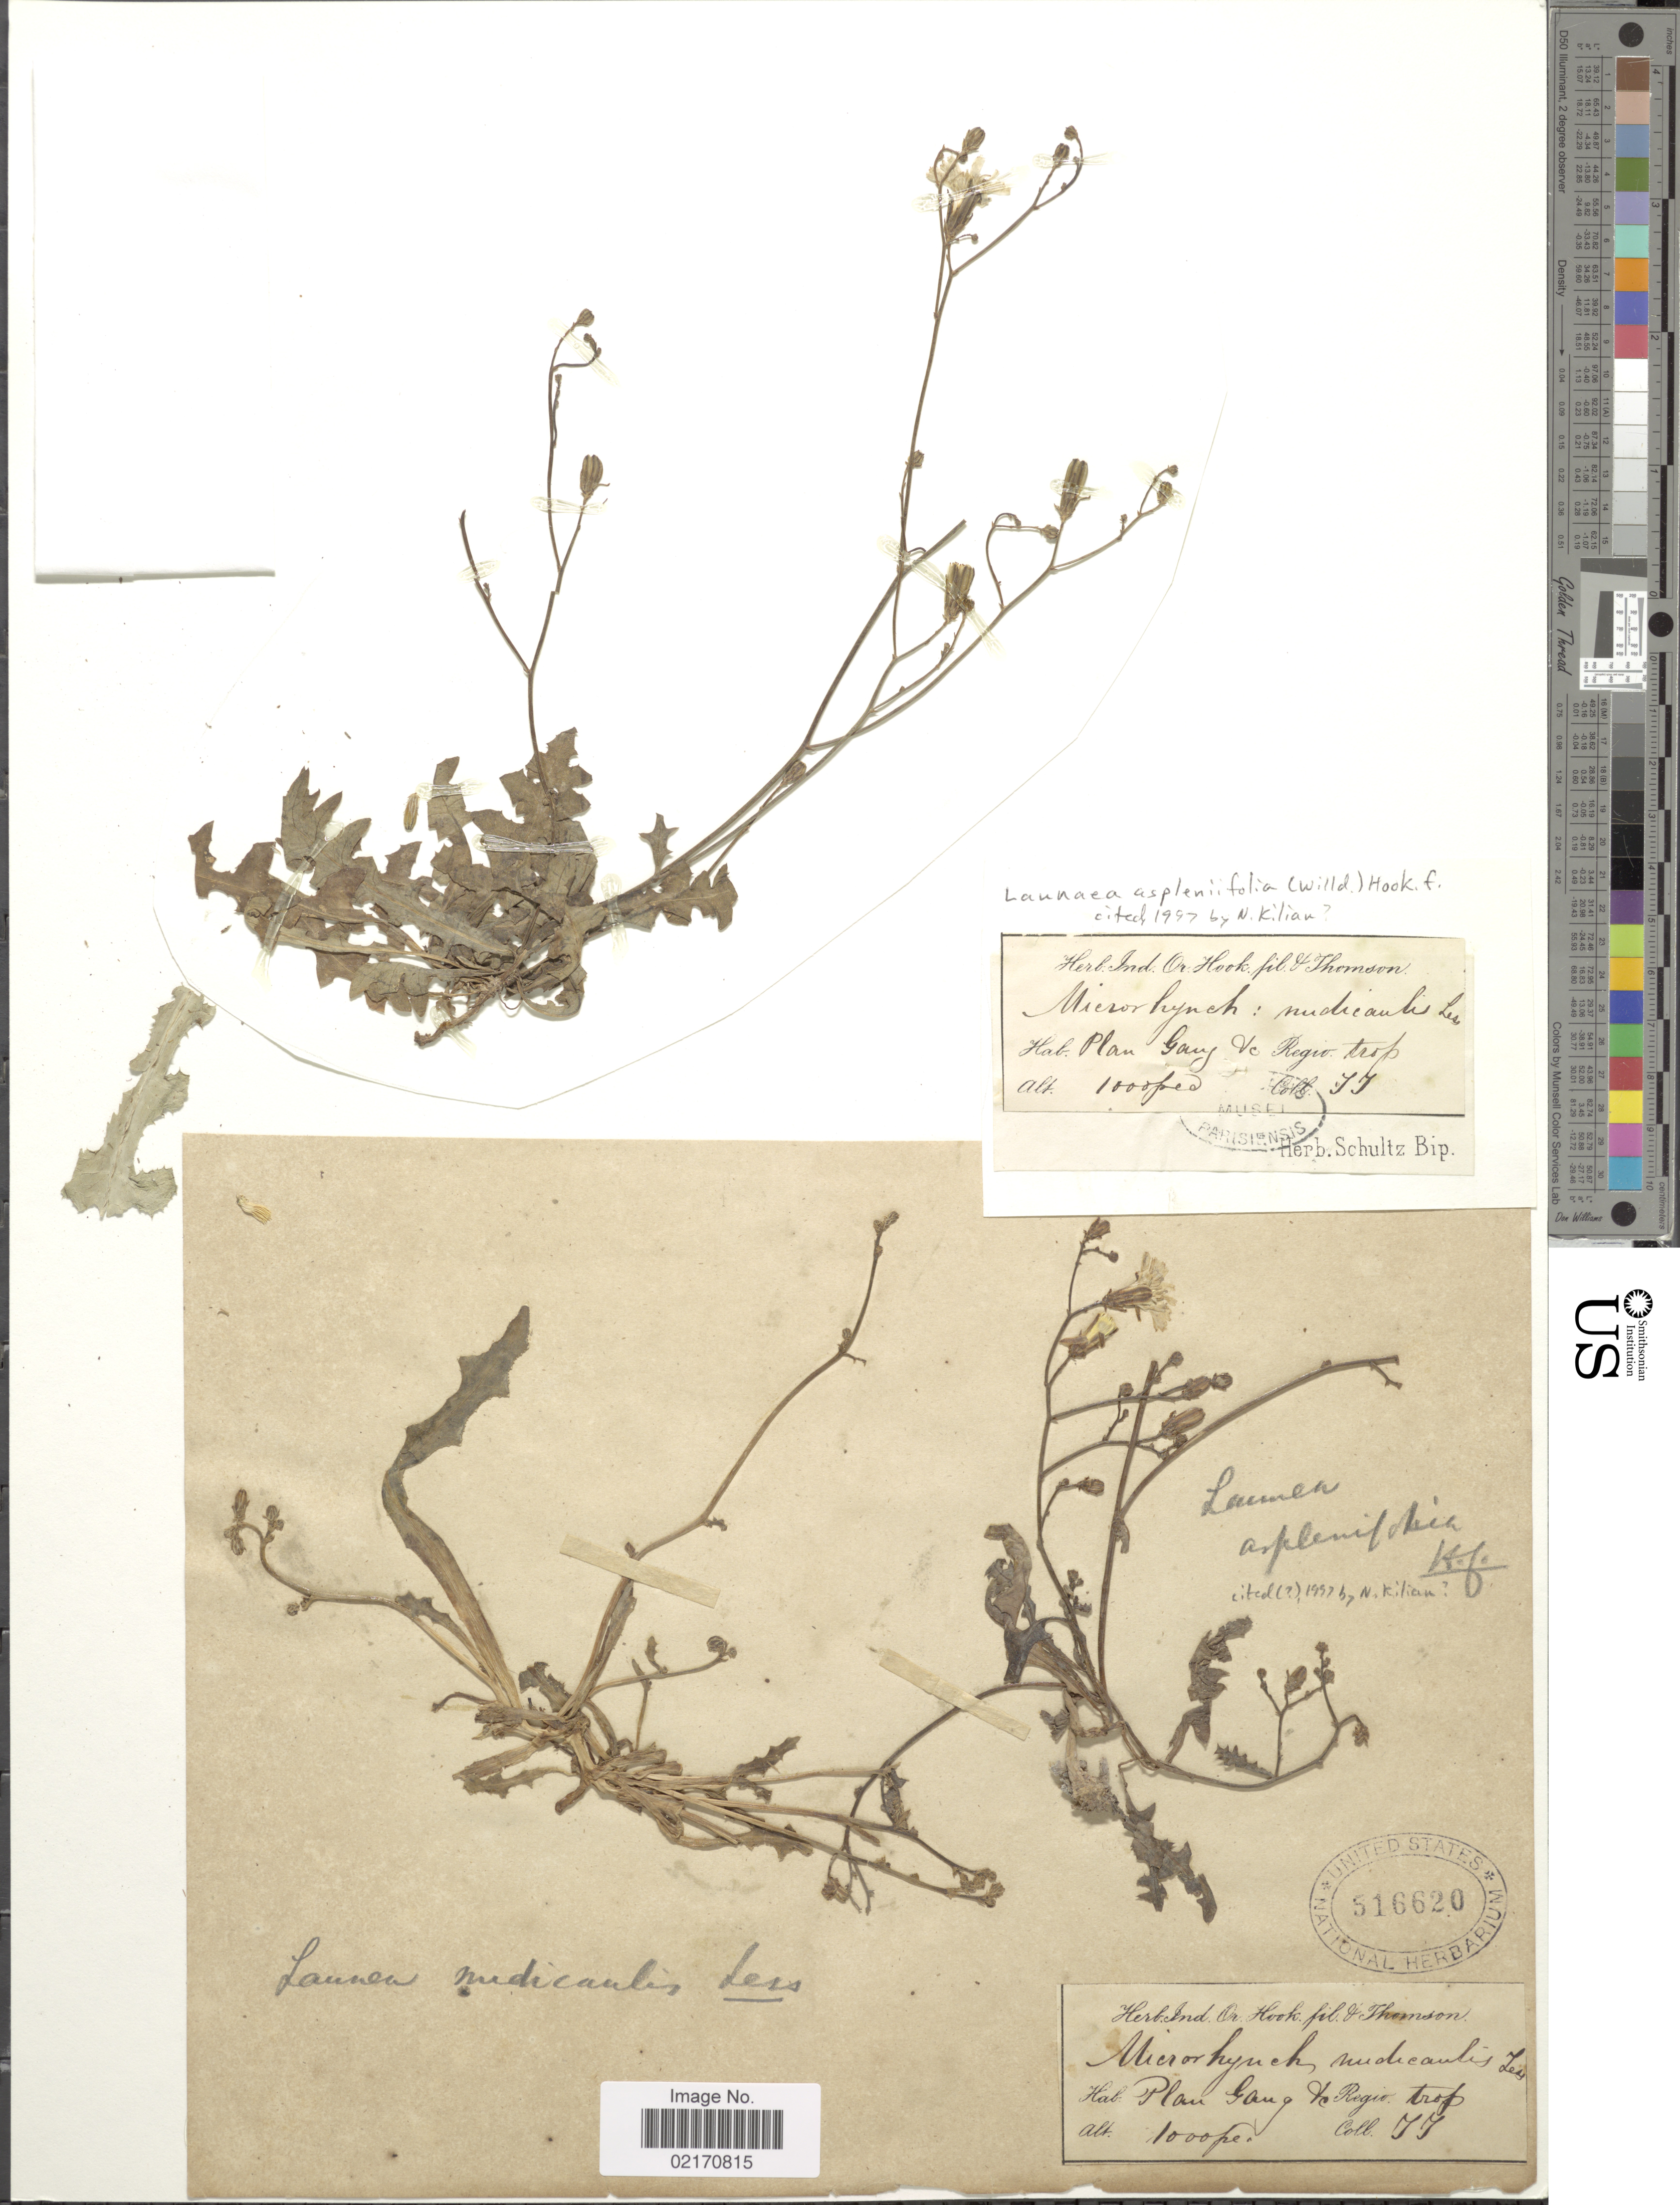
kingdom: Plantae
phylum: Tracheophyta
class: Magnoliopsida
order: Asterales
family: Asteraceae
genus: Launaea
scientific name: Launaea aspleniifolia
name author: (Willd.) Hook. f.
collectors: T. Thomson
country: India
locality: Plan Gang &c.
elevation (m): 305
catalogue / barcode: US 516620